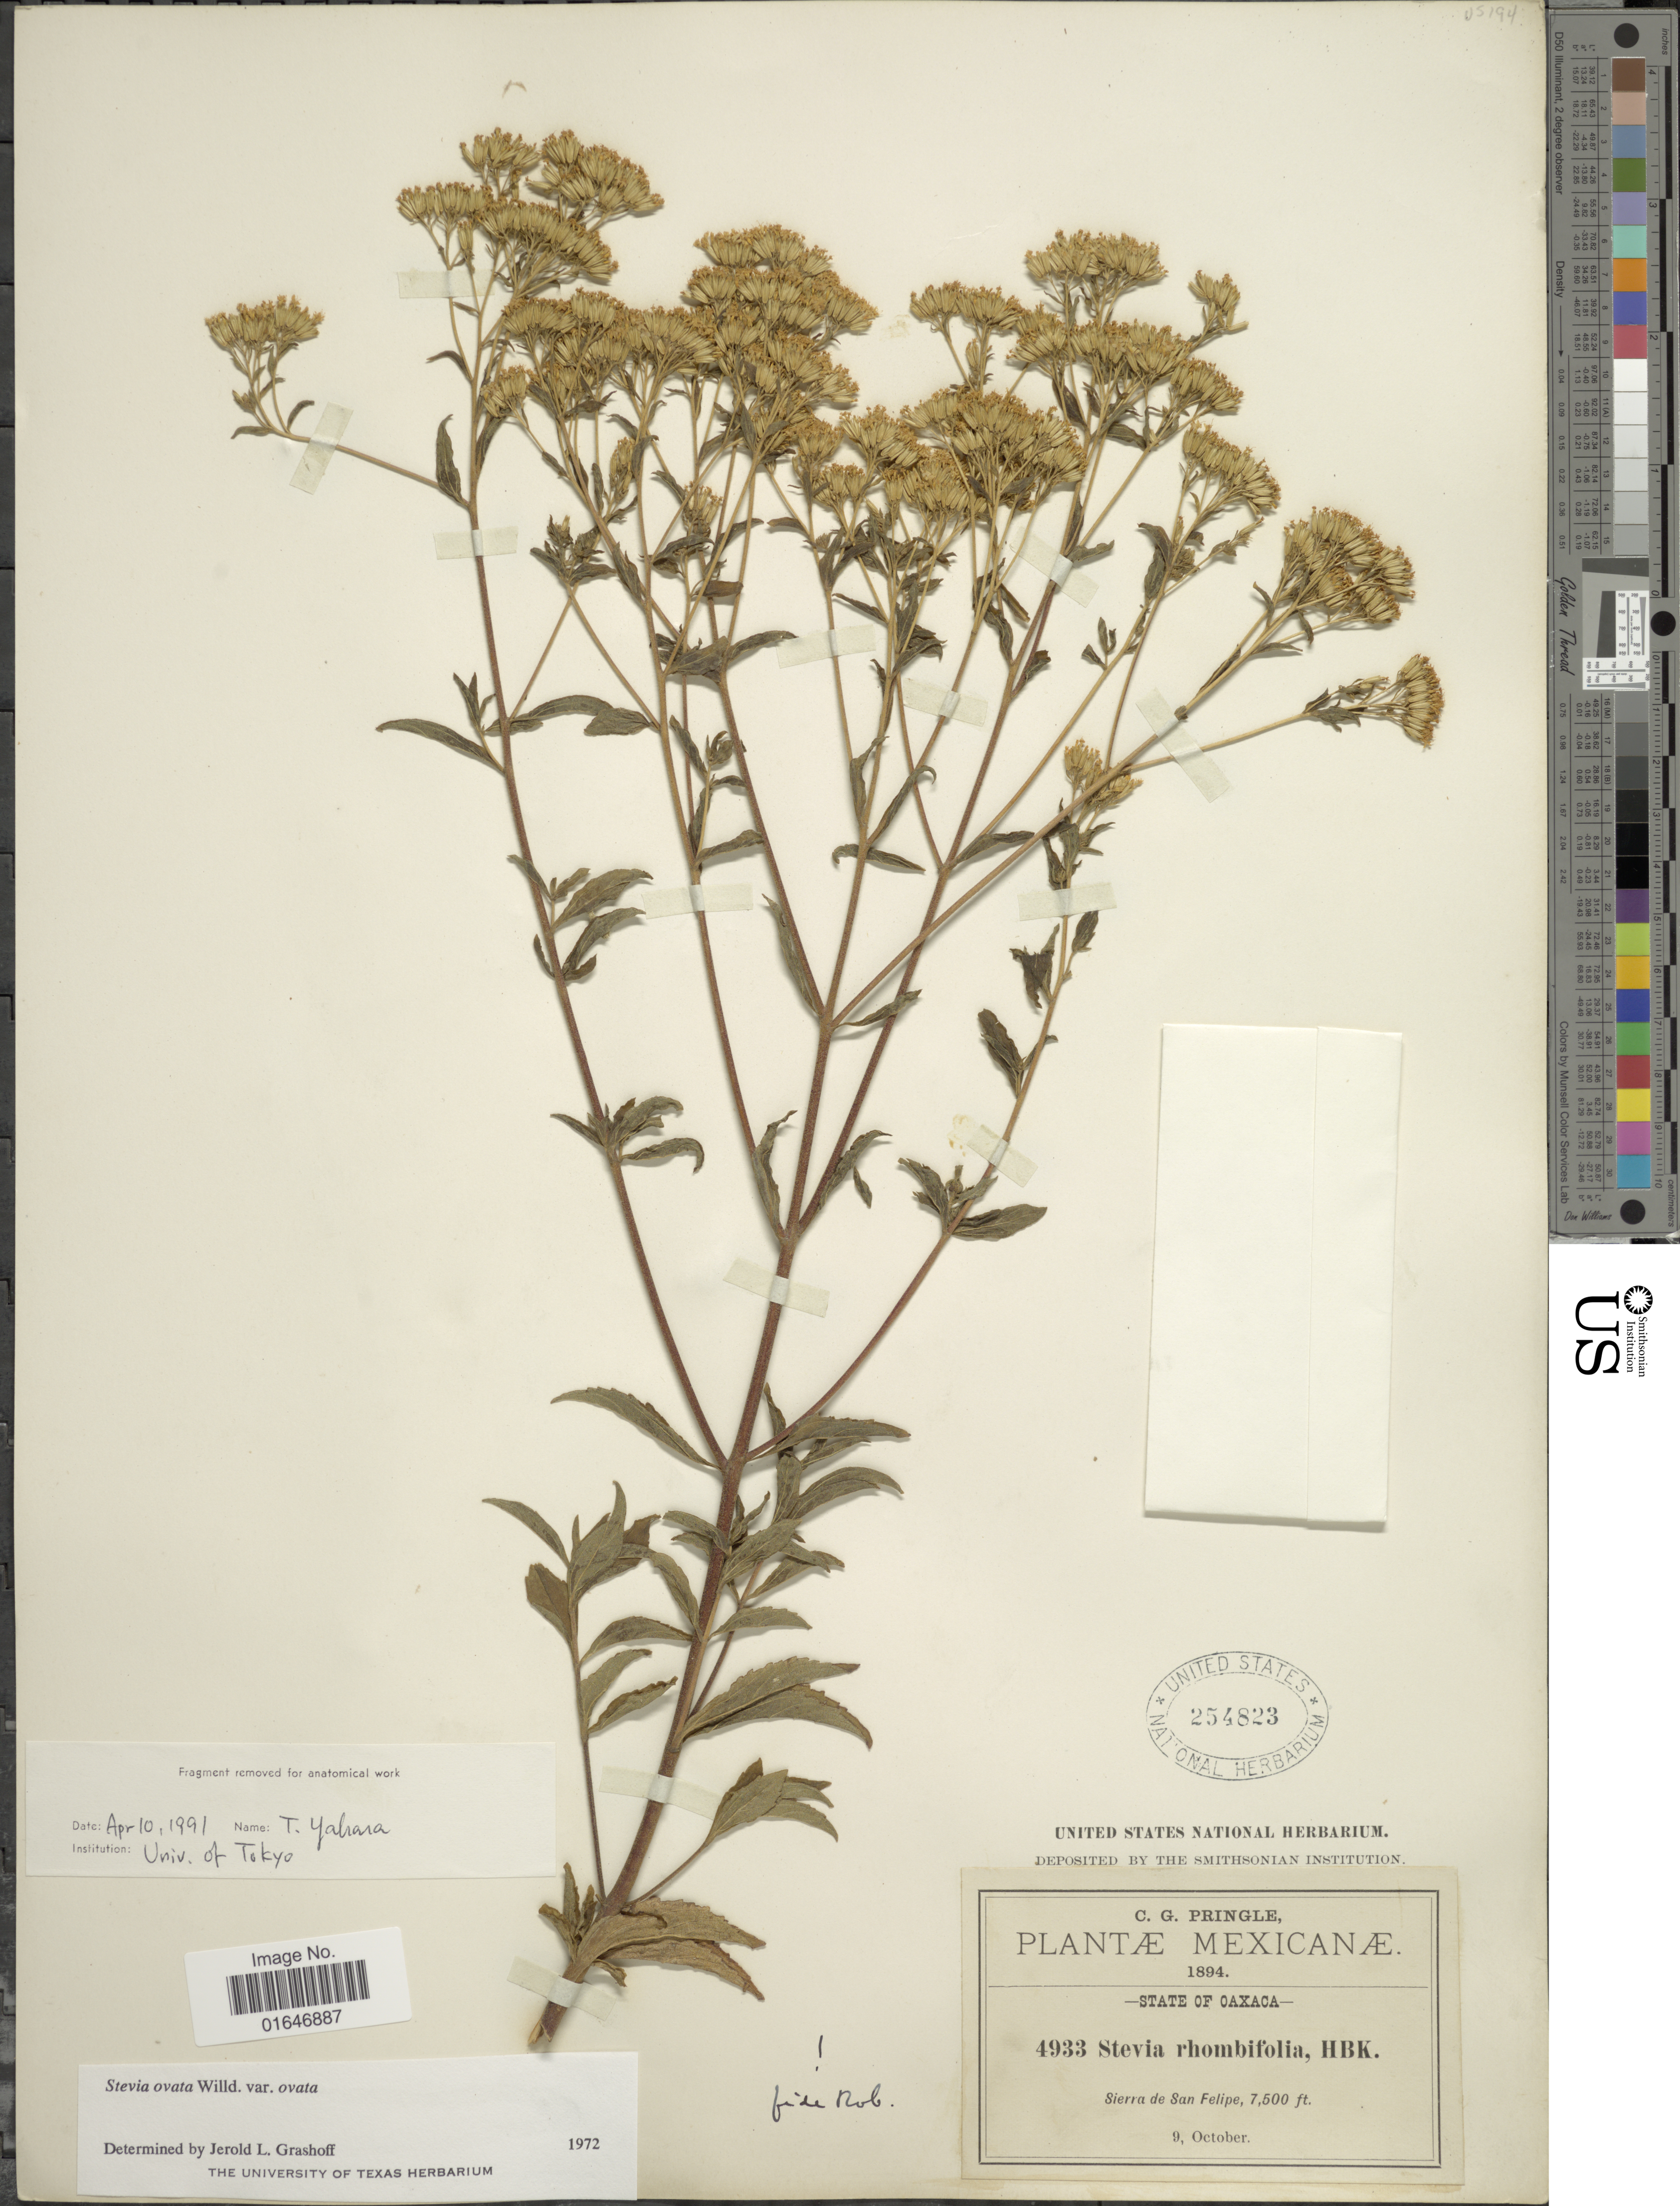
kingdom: Plantae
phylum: Tracheophyta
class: Magnoliopsida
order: Asterales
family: Asteraceae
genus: Stevia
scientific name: Stevia ovata var. ovata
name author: Willd.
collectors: C. G. Pringle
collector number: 4933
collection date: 1894-10-09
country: Mexico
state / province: Oaxaca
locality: Sierra de San Felipe.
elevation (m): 2286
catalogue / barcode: US 254823